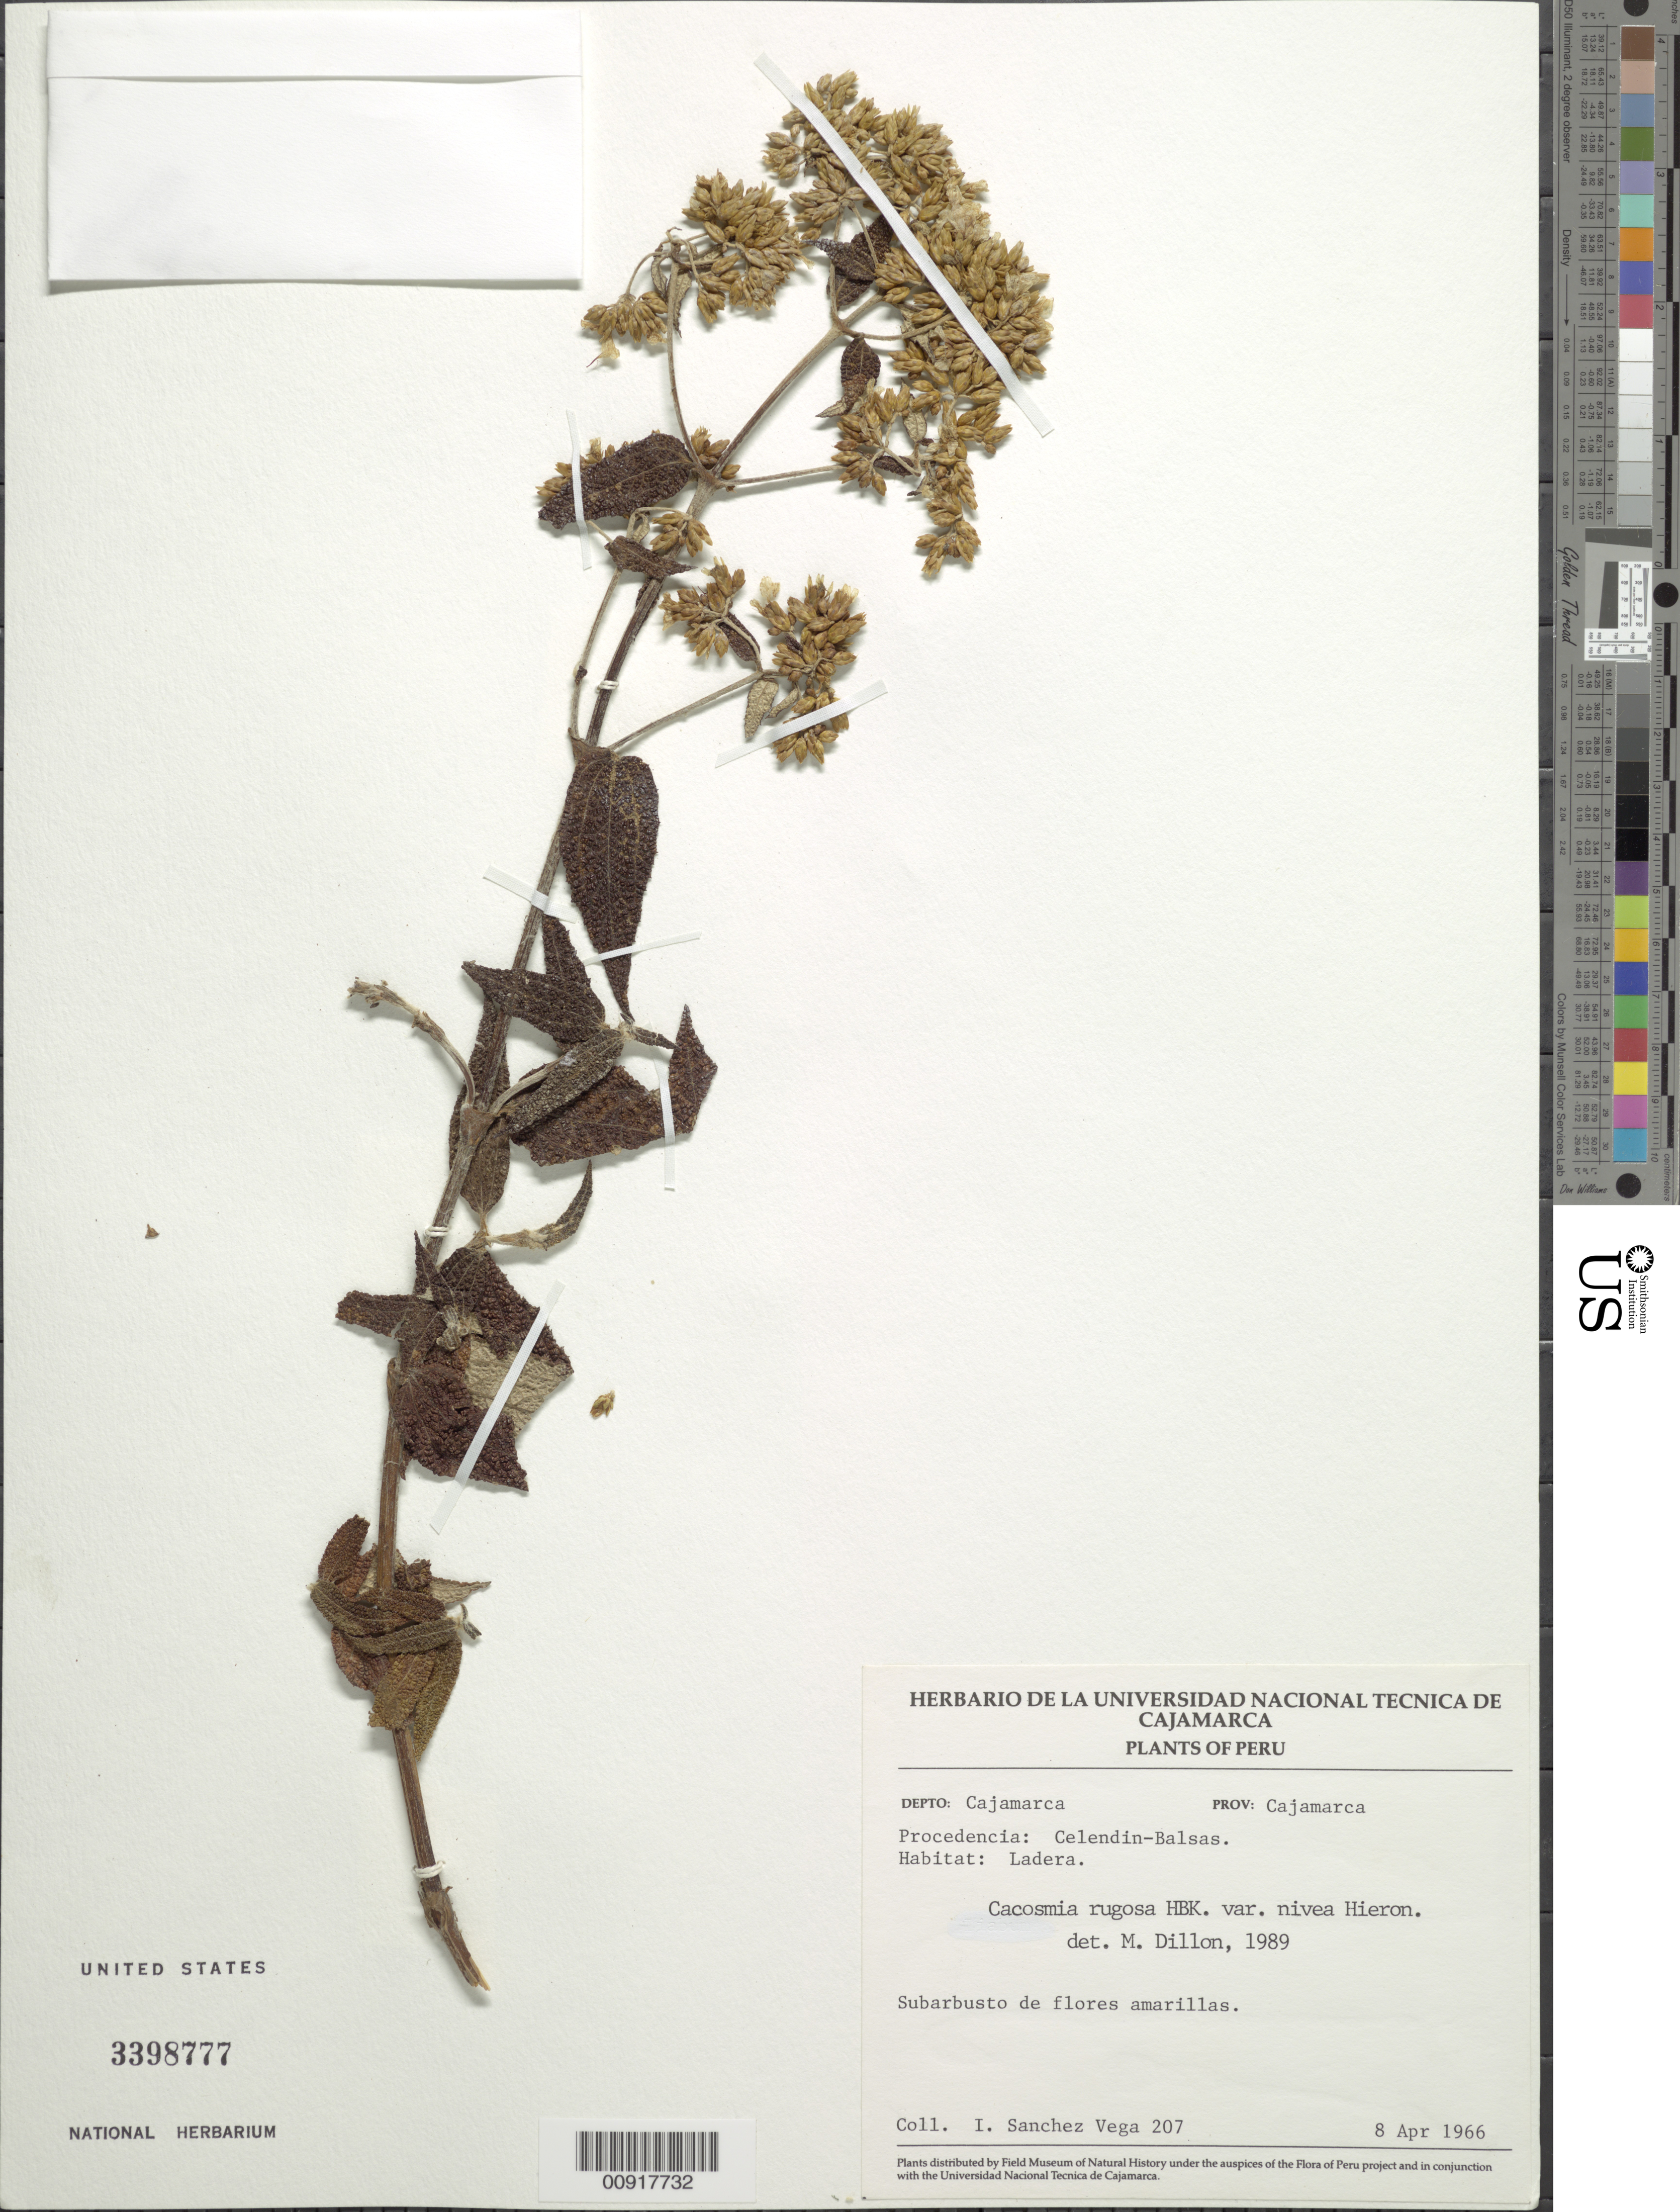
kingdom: Plantae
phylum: Tracheophyta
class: Magnoliopsida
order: Asterales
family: Asteraceae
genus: Cacosmia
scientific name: Cacosmia rugosa var. nivea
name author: Hieron.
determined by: Dillon, M. O.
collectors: I. M. Sánchez Vega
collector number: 207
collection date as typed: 8 April 1966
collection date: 1966-04-08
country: Peru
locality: Prov. Cajamarca, Dpto. Cajamarca, Celendin-Balsas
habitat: Ladera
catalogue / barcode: US 3398777